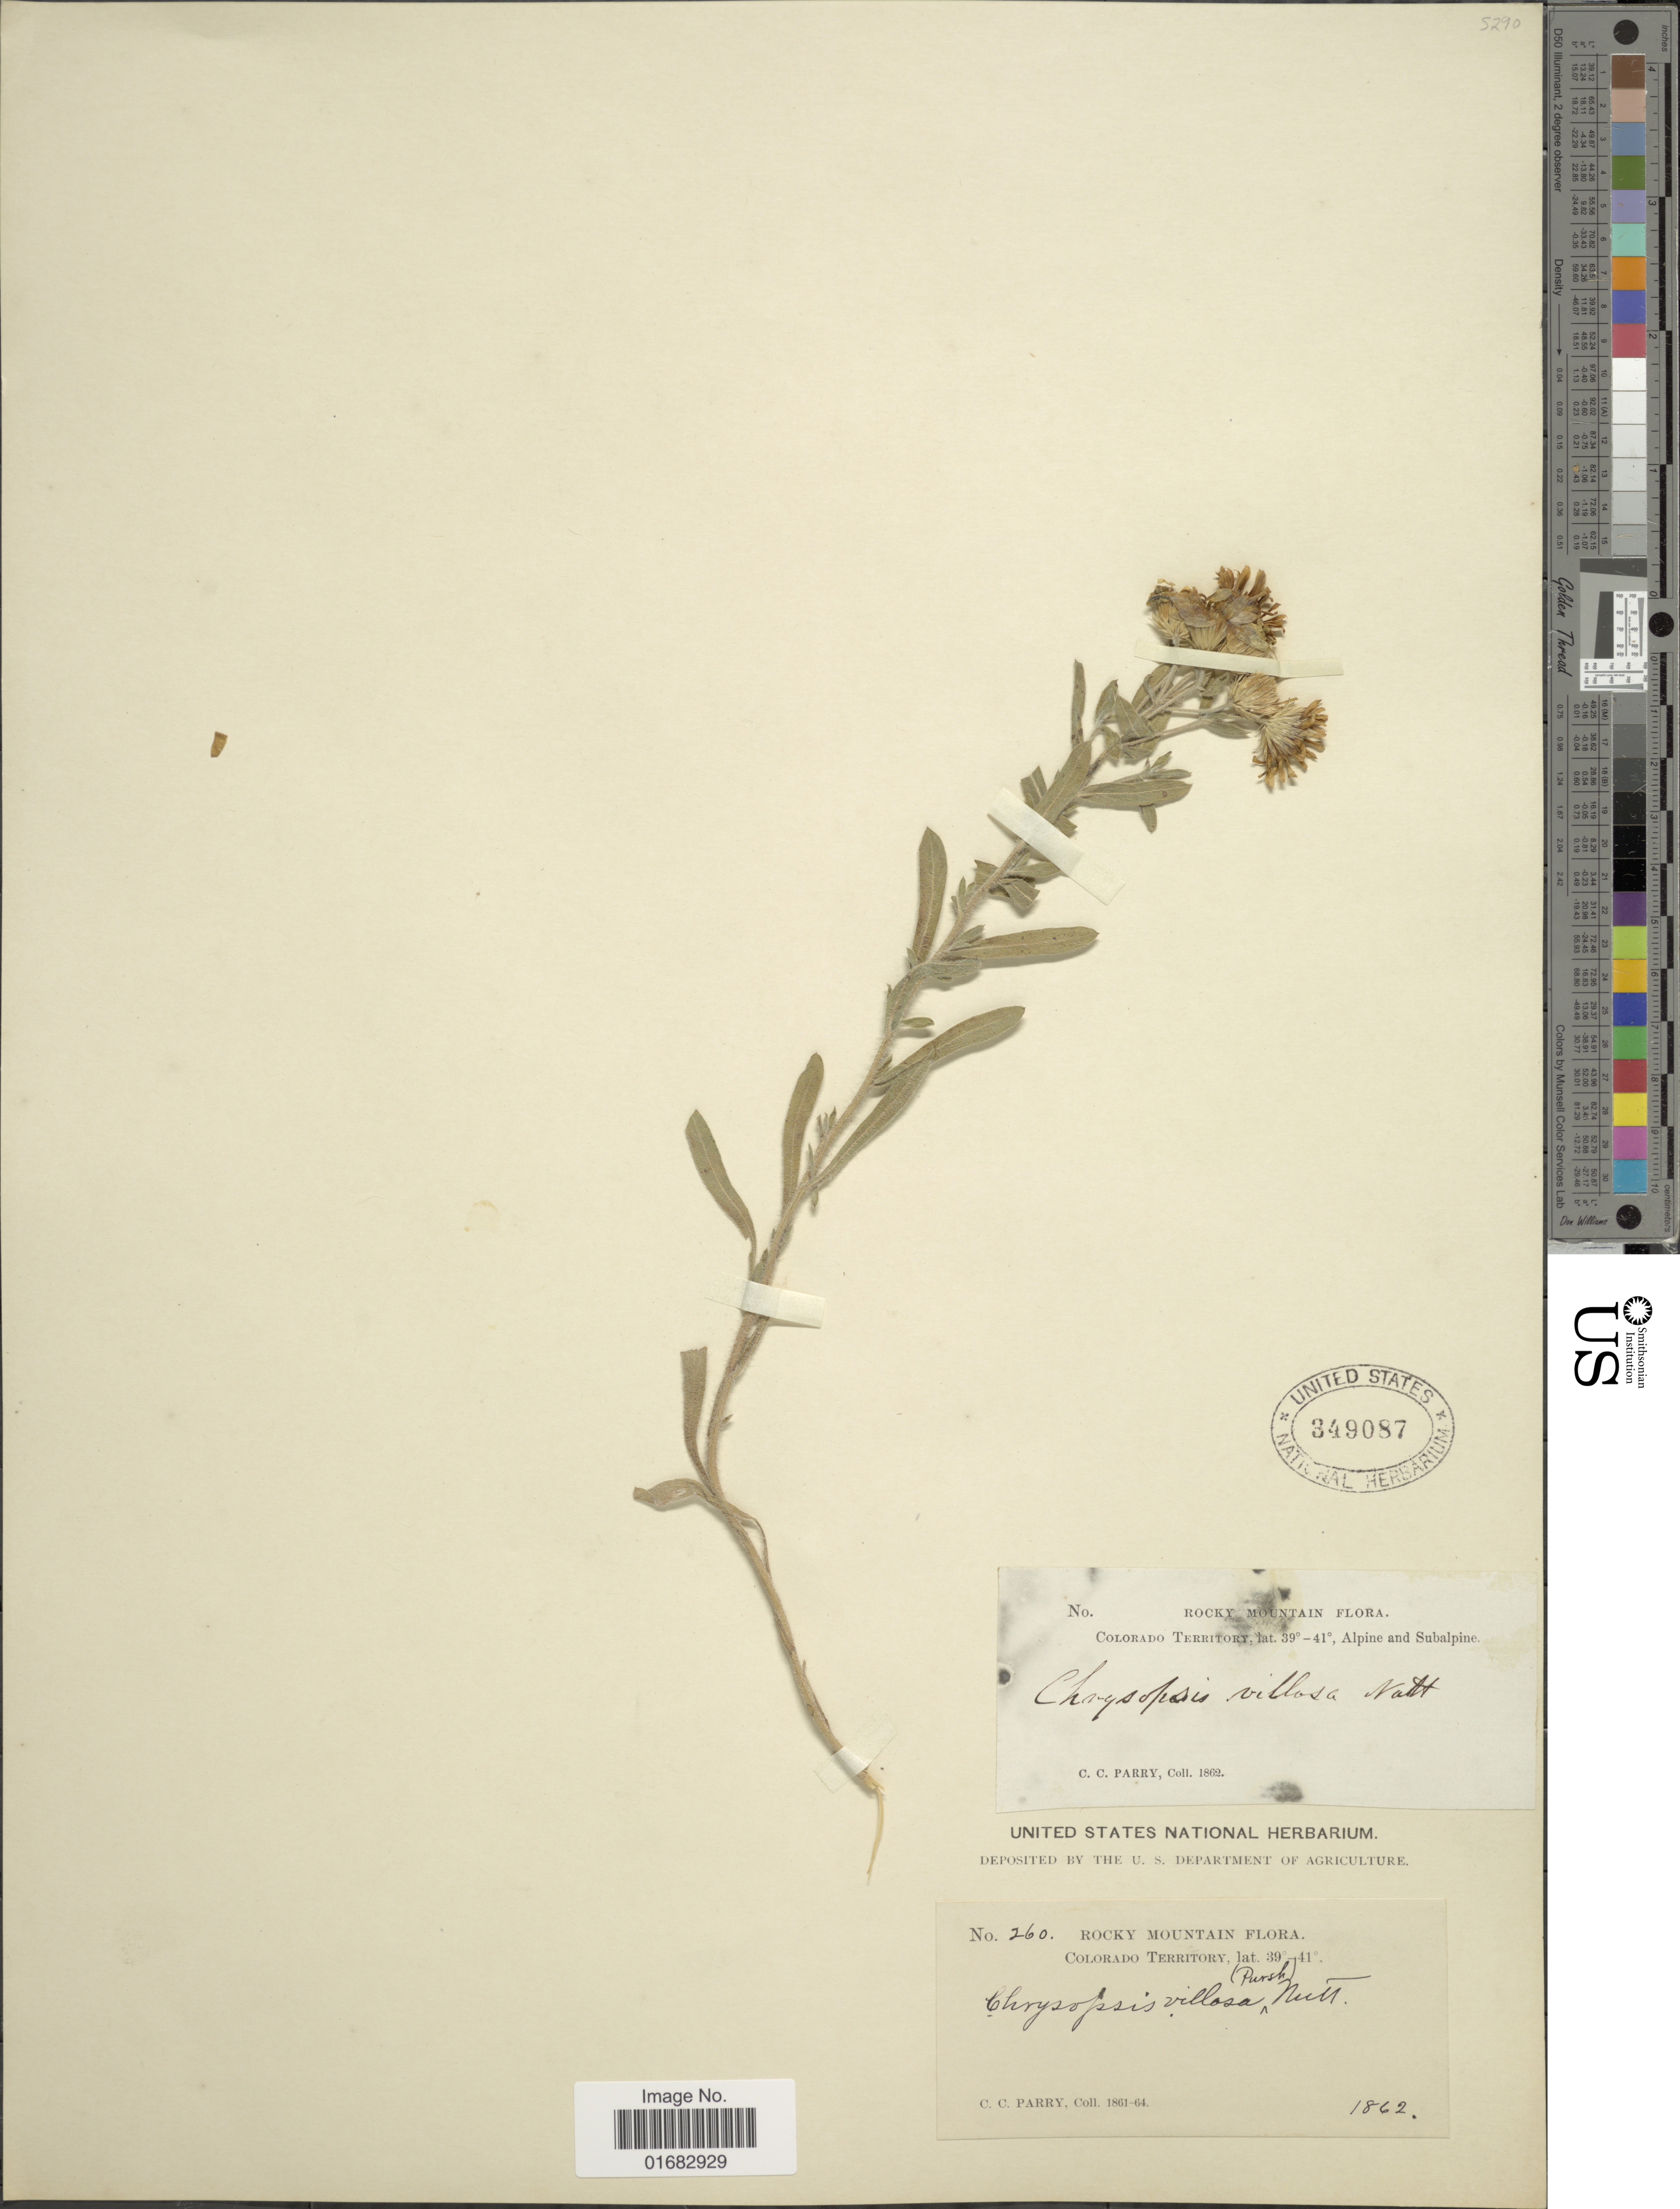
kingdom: Plantae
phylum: Tracheophyta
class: Magnoliopsida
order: Asterales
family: Asteraceae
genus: Heterotheca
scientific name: Heterotheca villosa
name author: (Pursh) Shinners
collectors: C. C. Parry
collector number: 260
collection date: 1862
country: United States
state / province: Colorado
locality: Rocky Mountain, Alpine and Subalpine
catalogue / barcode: US 349087